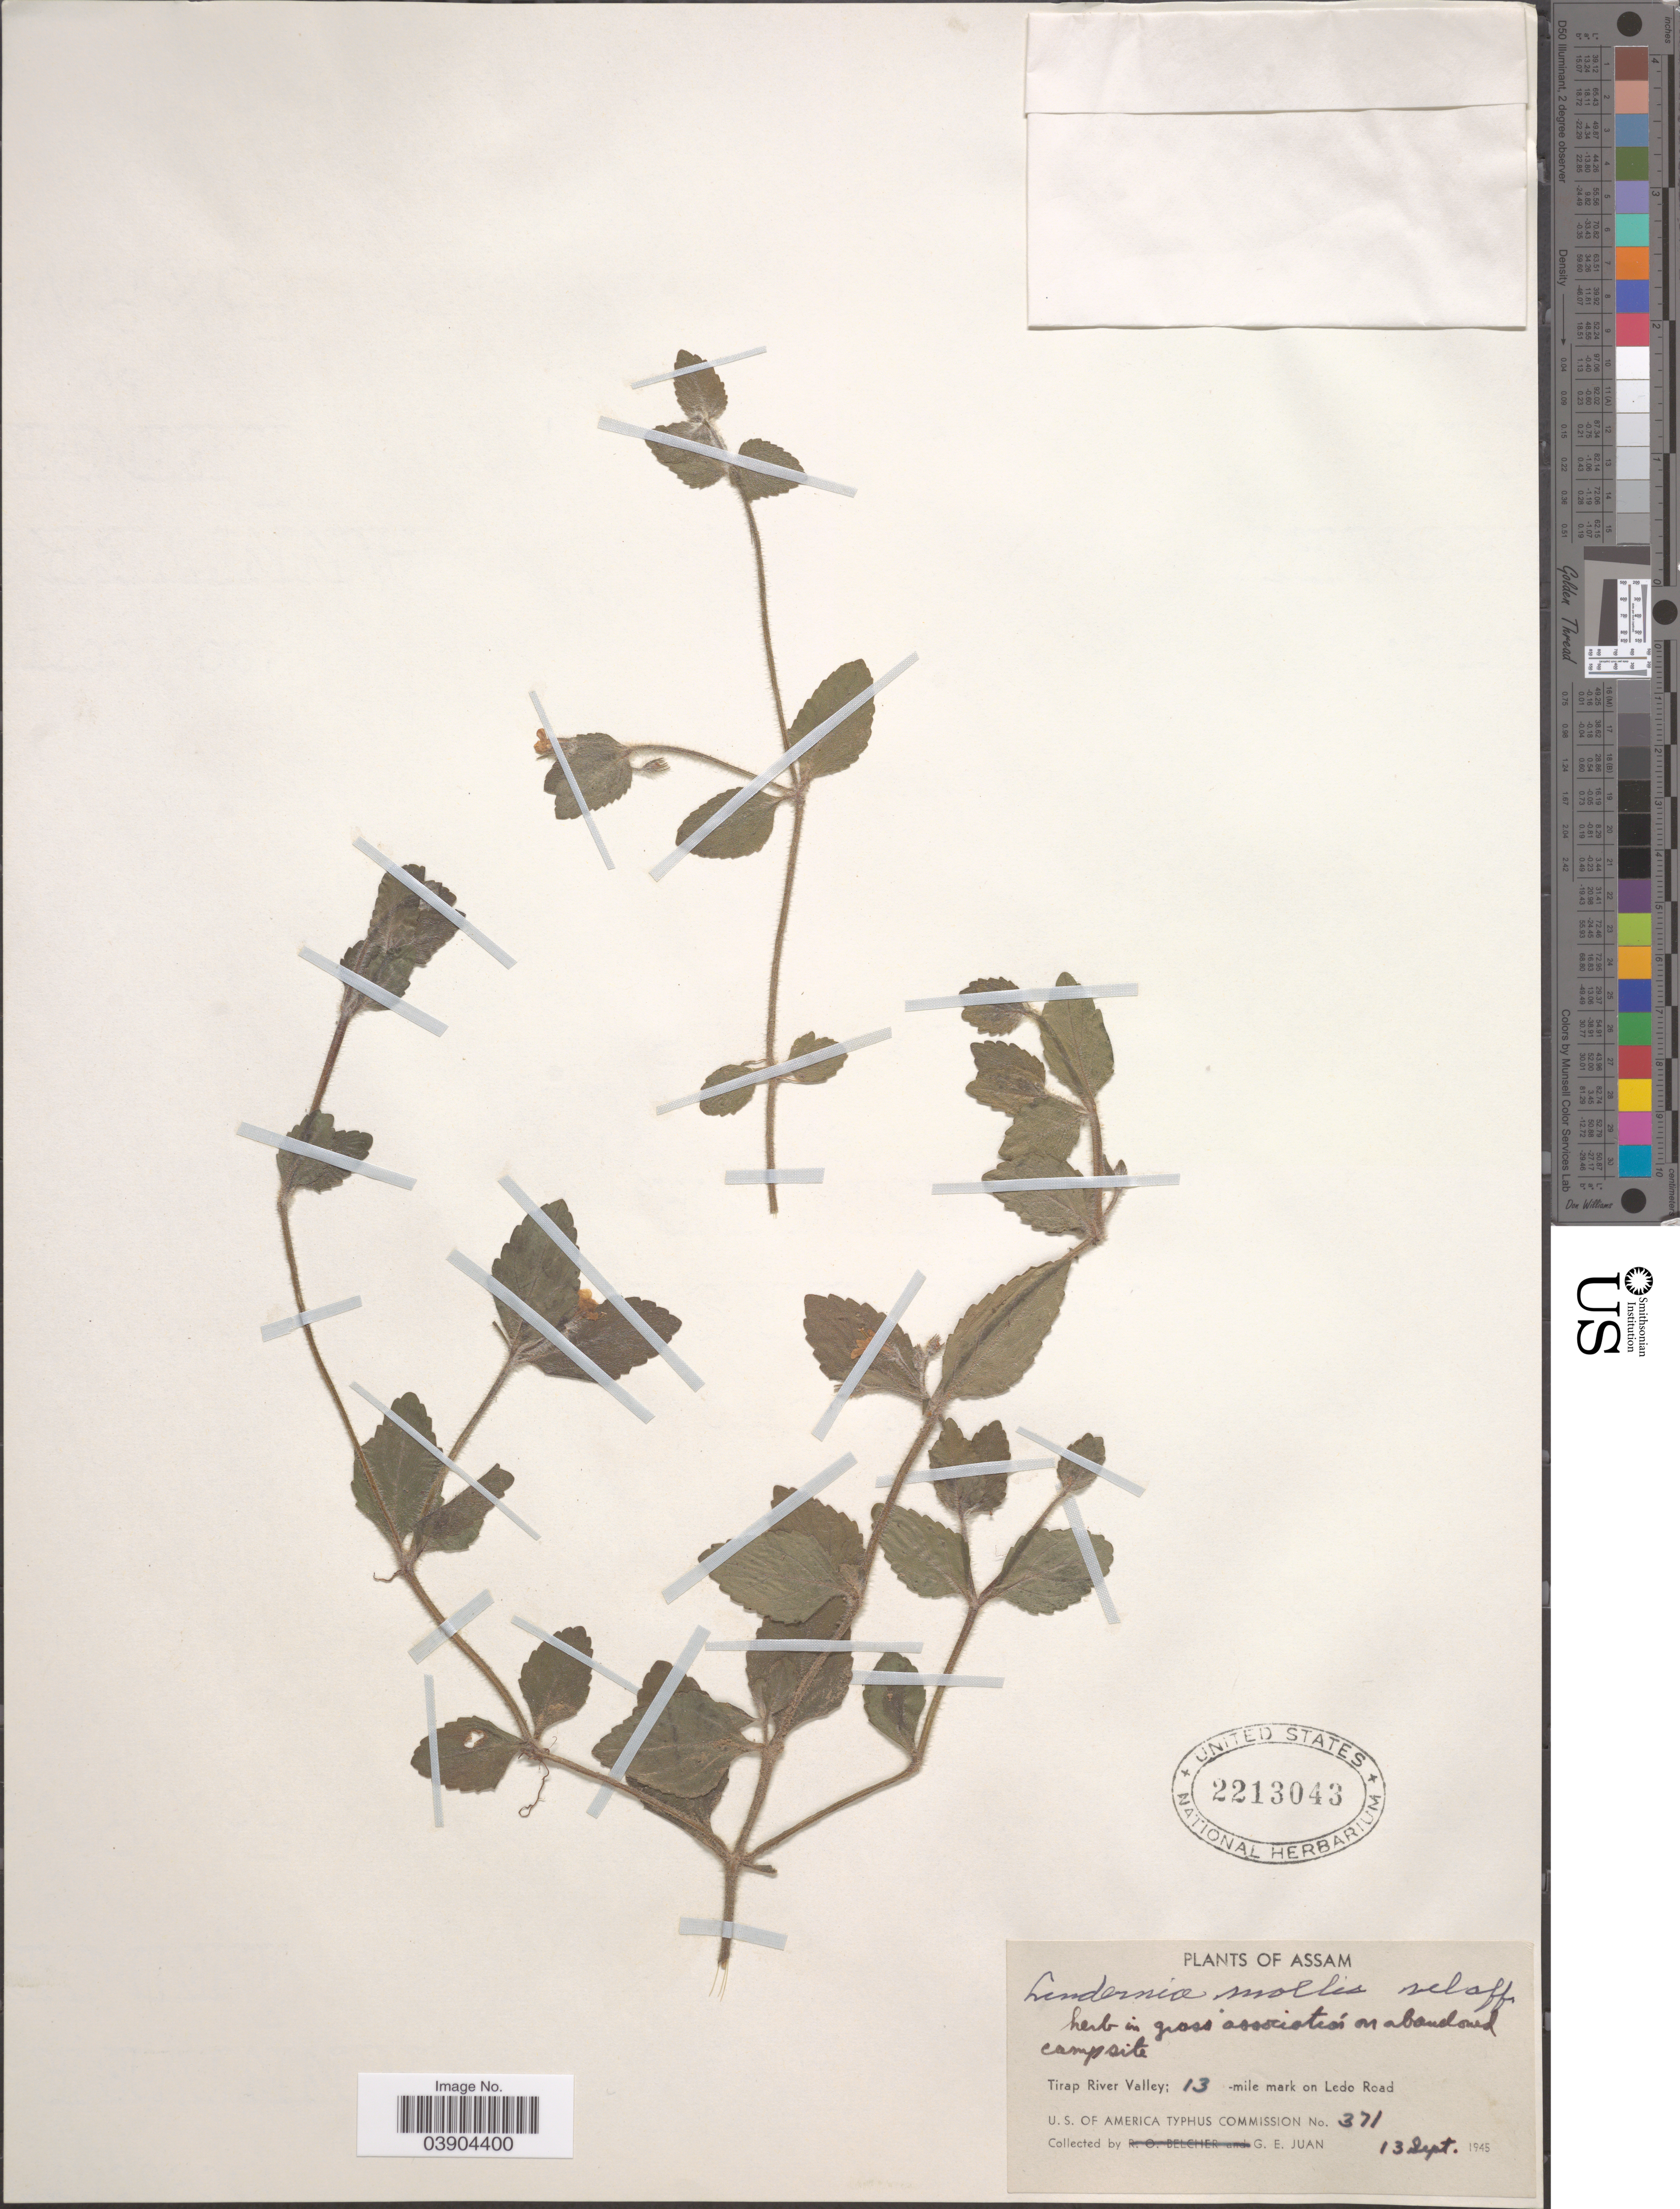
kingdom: Plantae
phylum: Tracheophyta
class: Magnoliopsida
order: Lamiales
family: Linderniaceae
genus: Lindernia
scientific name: Lindernia mollis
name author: (Benth.) Wettst.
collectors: G. Juan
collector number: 371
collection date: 1945-09-13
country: India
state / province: Assam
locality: On abandoned campsite. Tirap River Valley; 13-mile mark on Ledo Road.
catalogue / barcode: US 2213043